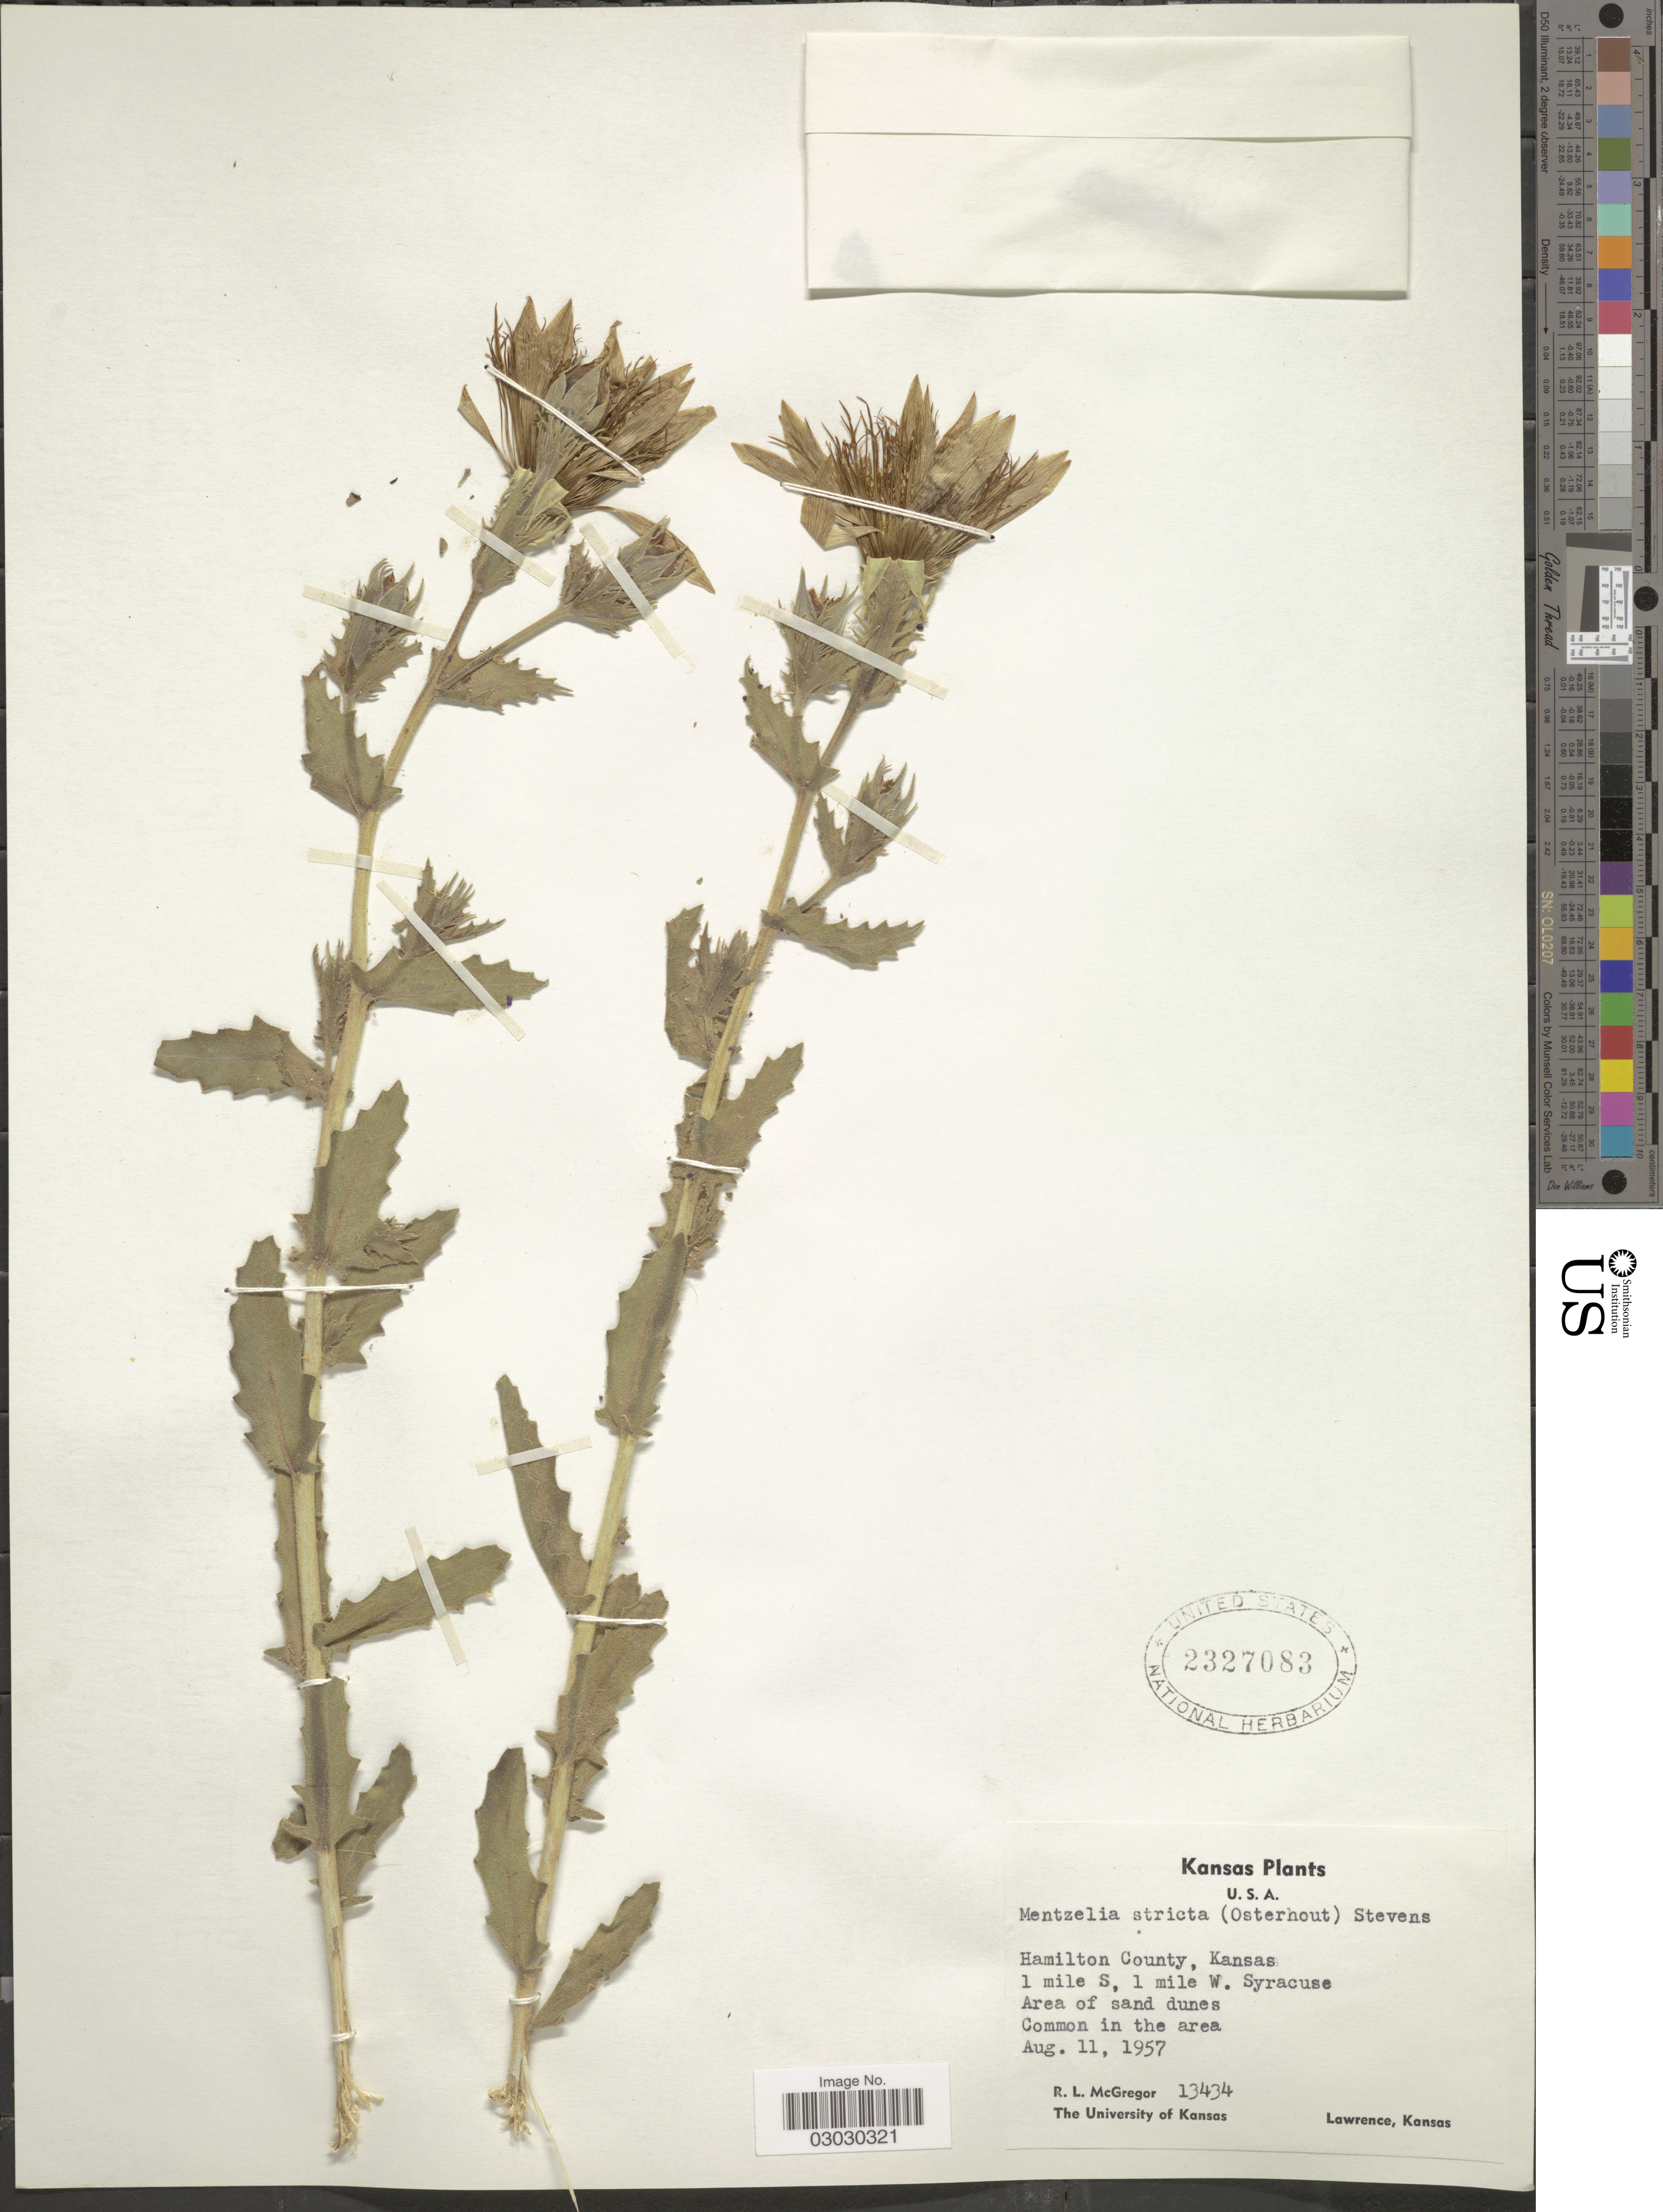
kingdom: Plantae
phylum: Tracheophyta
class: Magnoliopsida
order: Cornales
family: Loasaceae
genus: Mentzelia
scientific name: Mentzelia stricta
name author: (Osterh.) Stevens ex Jeffs & Little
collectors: R. McGregor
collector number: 13434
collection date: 1957-08-11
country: United States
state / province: Kansas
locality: Hamilton County, 1 mile S. 1 mile N. Syracuse, Area of sand dunes.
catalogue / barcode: US 2327083